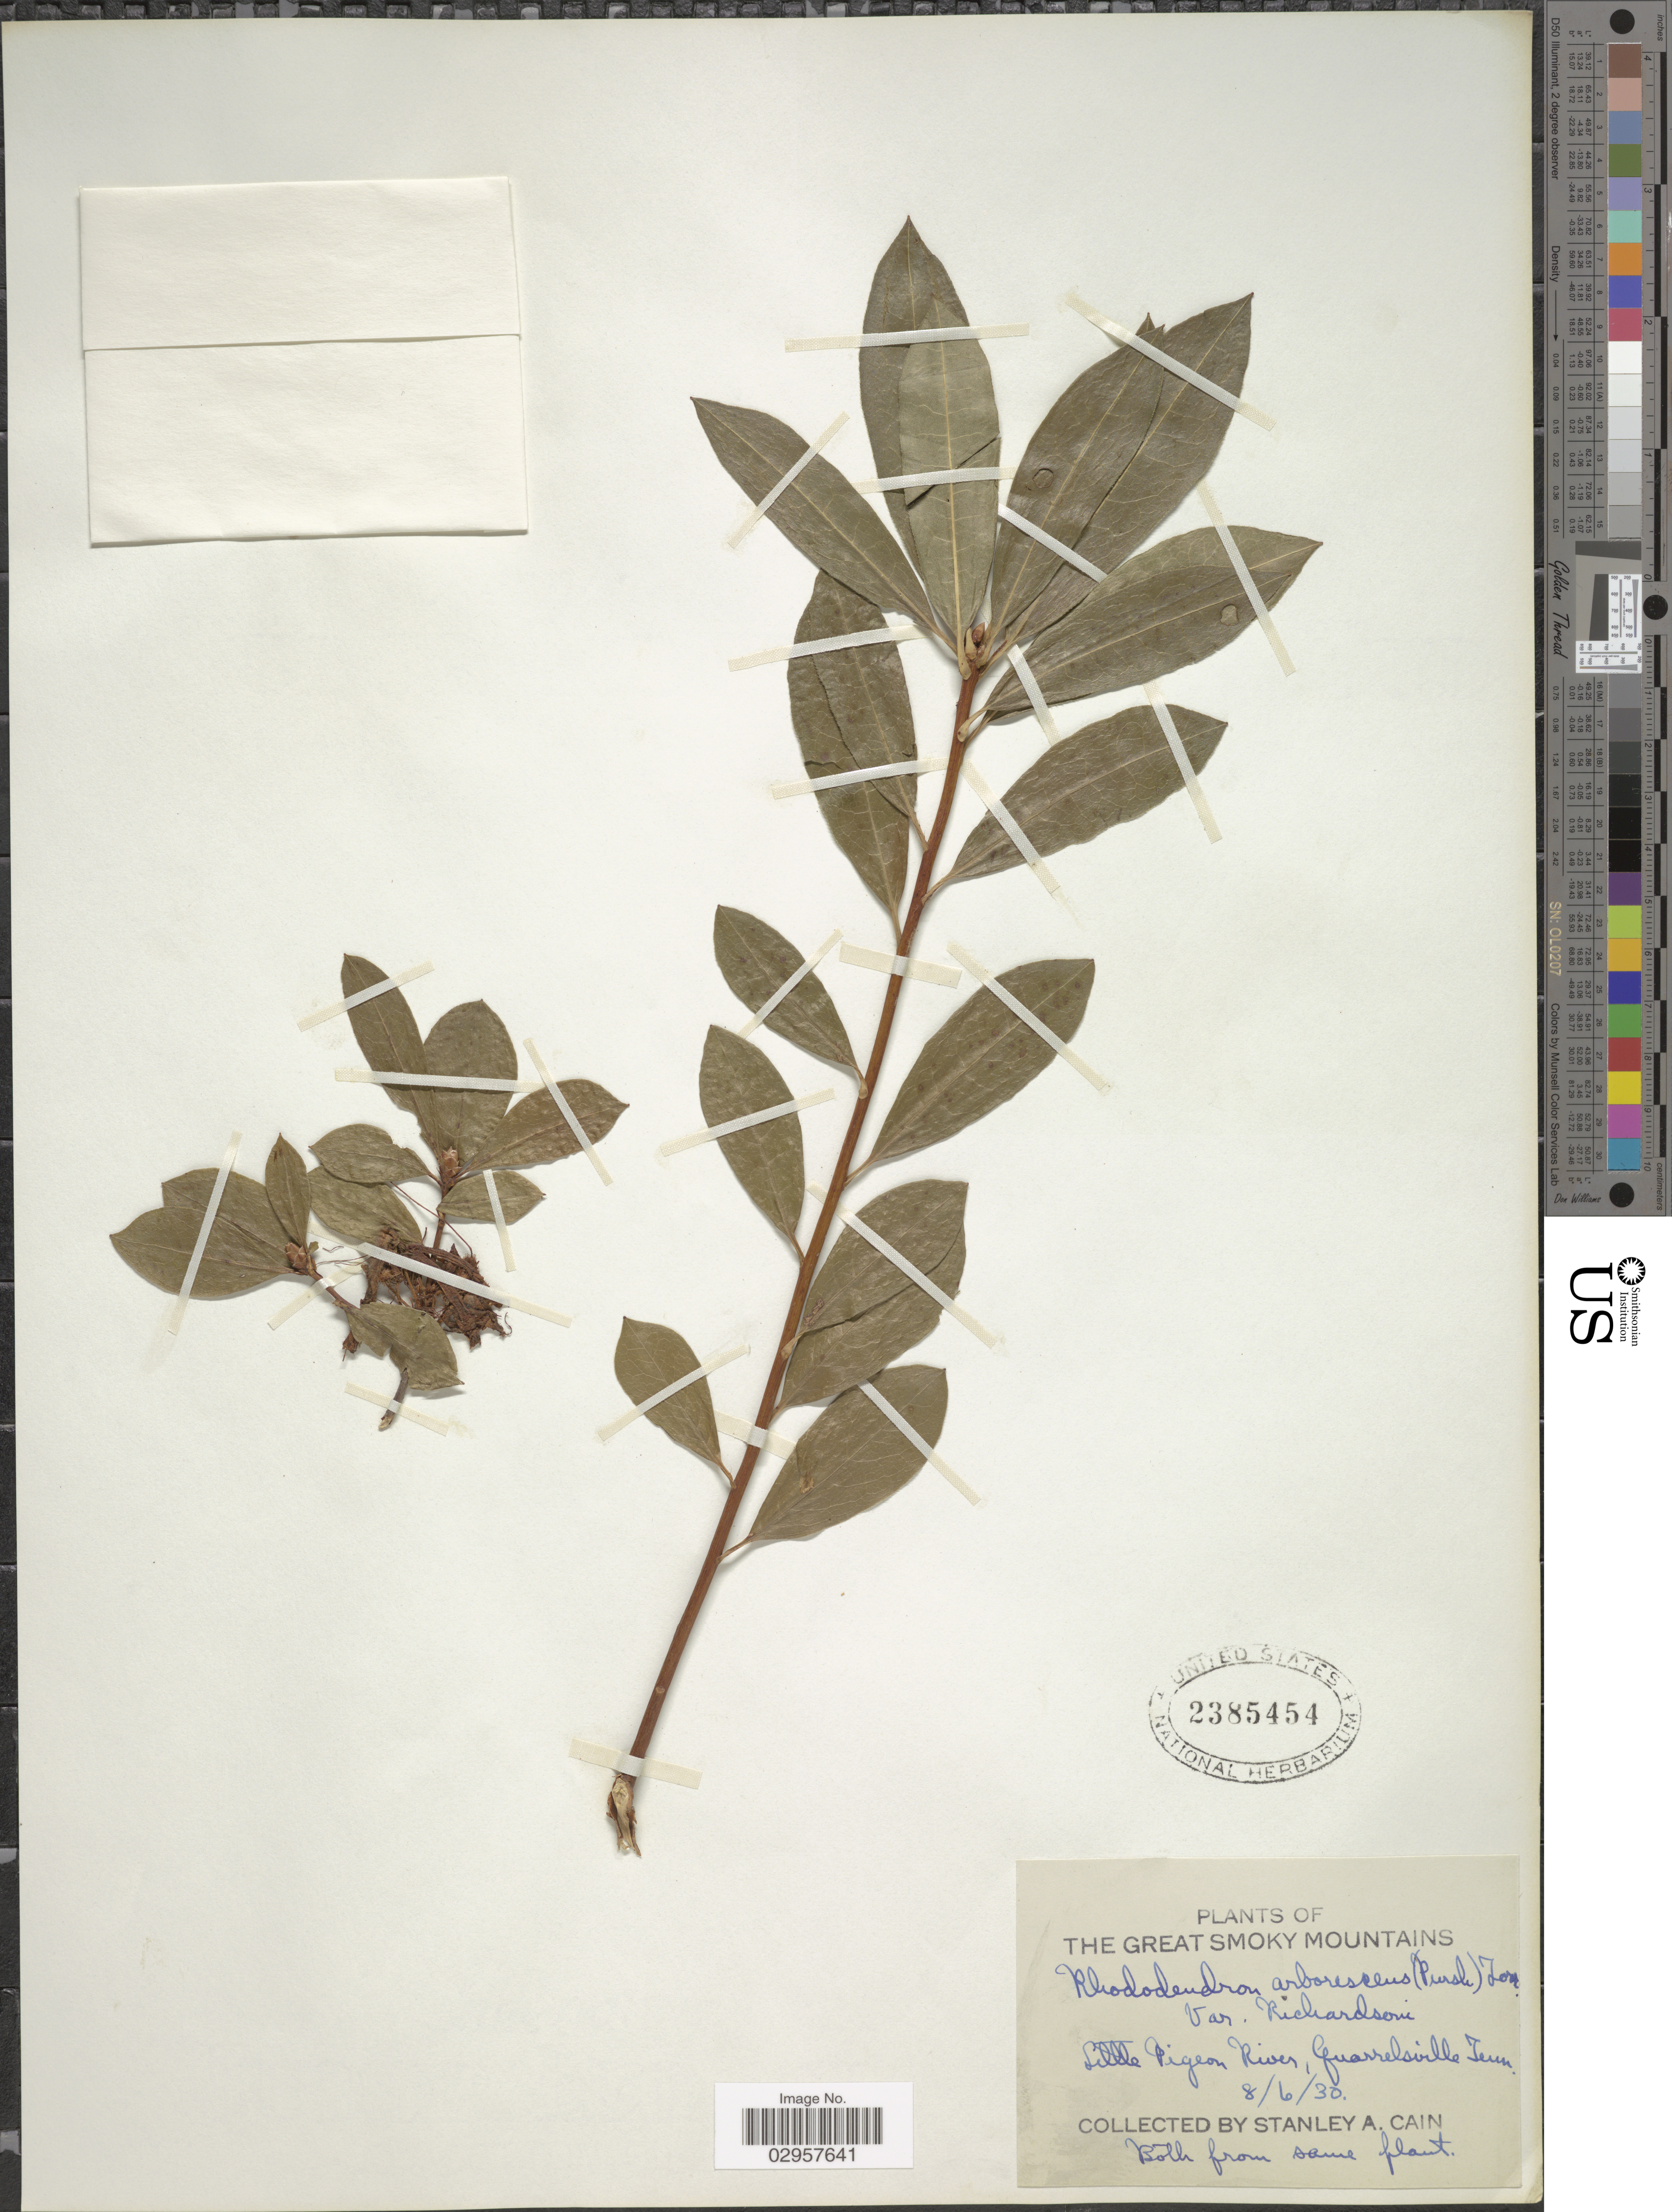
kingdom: Plantae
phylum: Tracheophyta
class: Magnoliopsida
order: Ericales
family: Ericaceae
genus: Rhododendron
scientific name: Rhododendron arborescens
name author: (Pursh) Torr.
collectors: S. Cain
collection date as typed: Transcribed d/m/y: 6/8/30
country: United States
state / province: Tennessee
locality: Great Smoky Mountains. Little Pigeon River, Quarrelsville.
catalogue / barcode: US 2385454